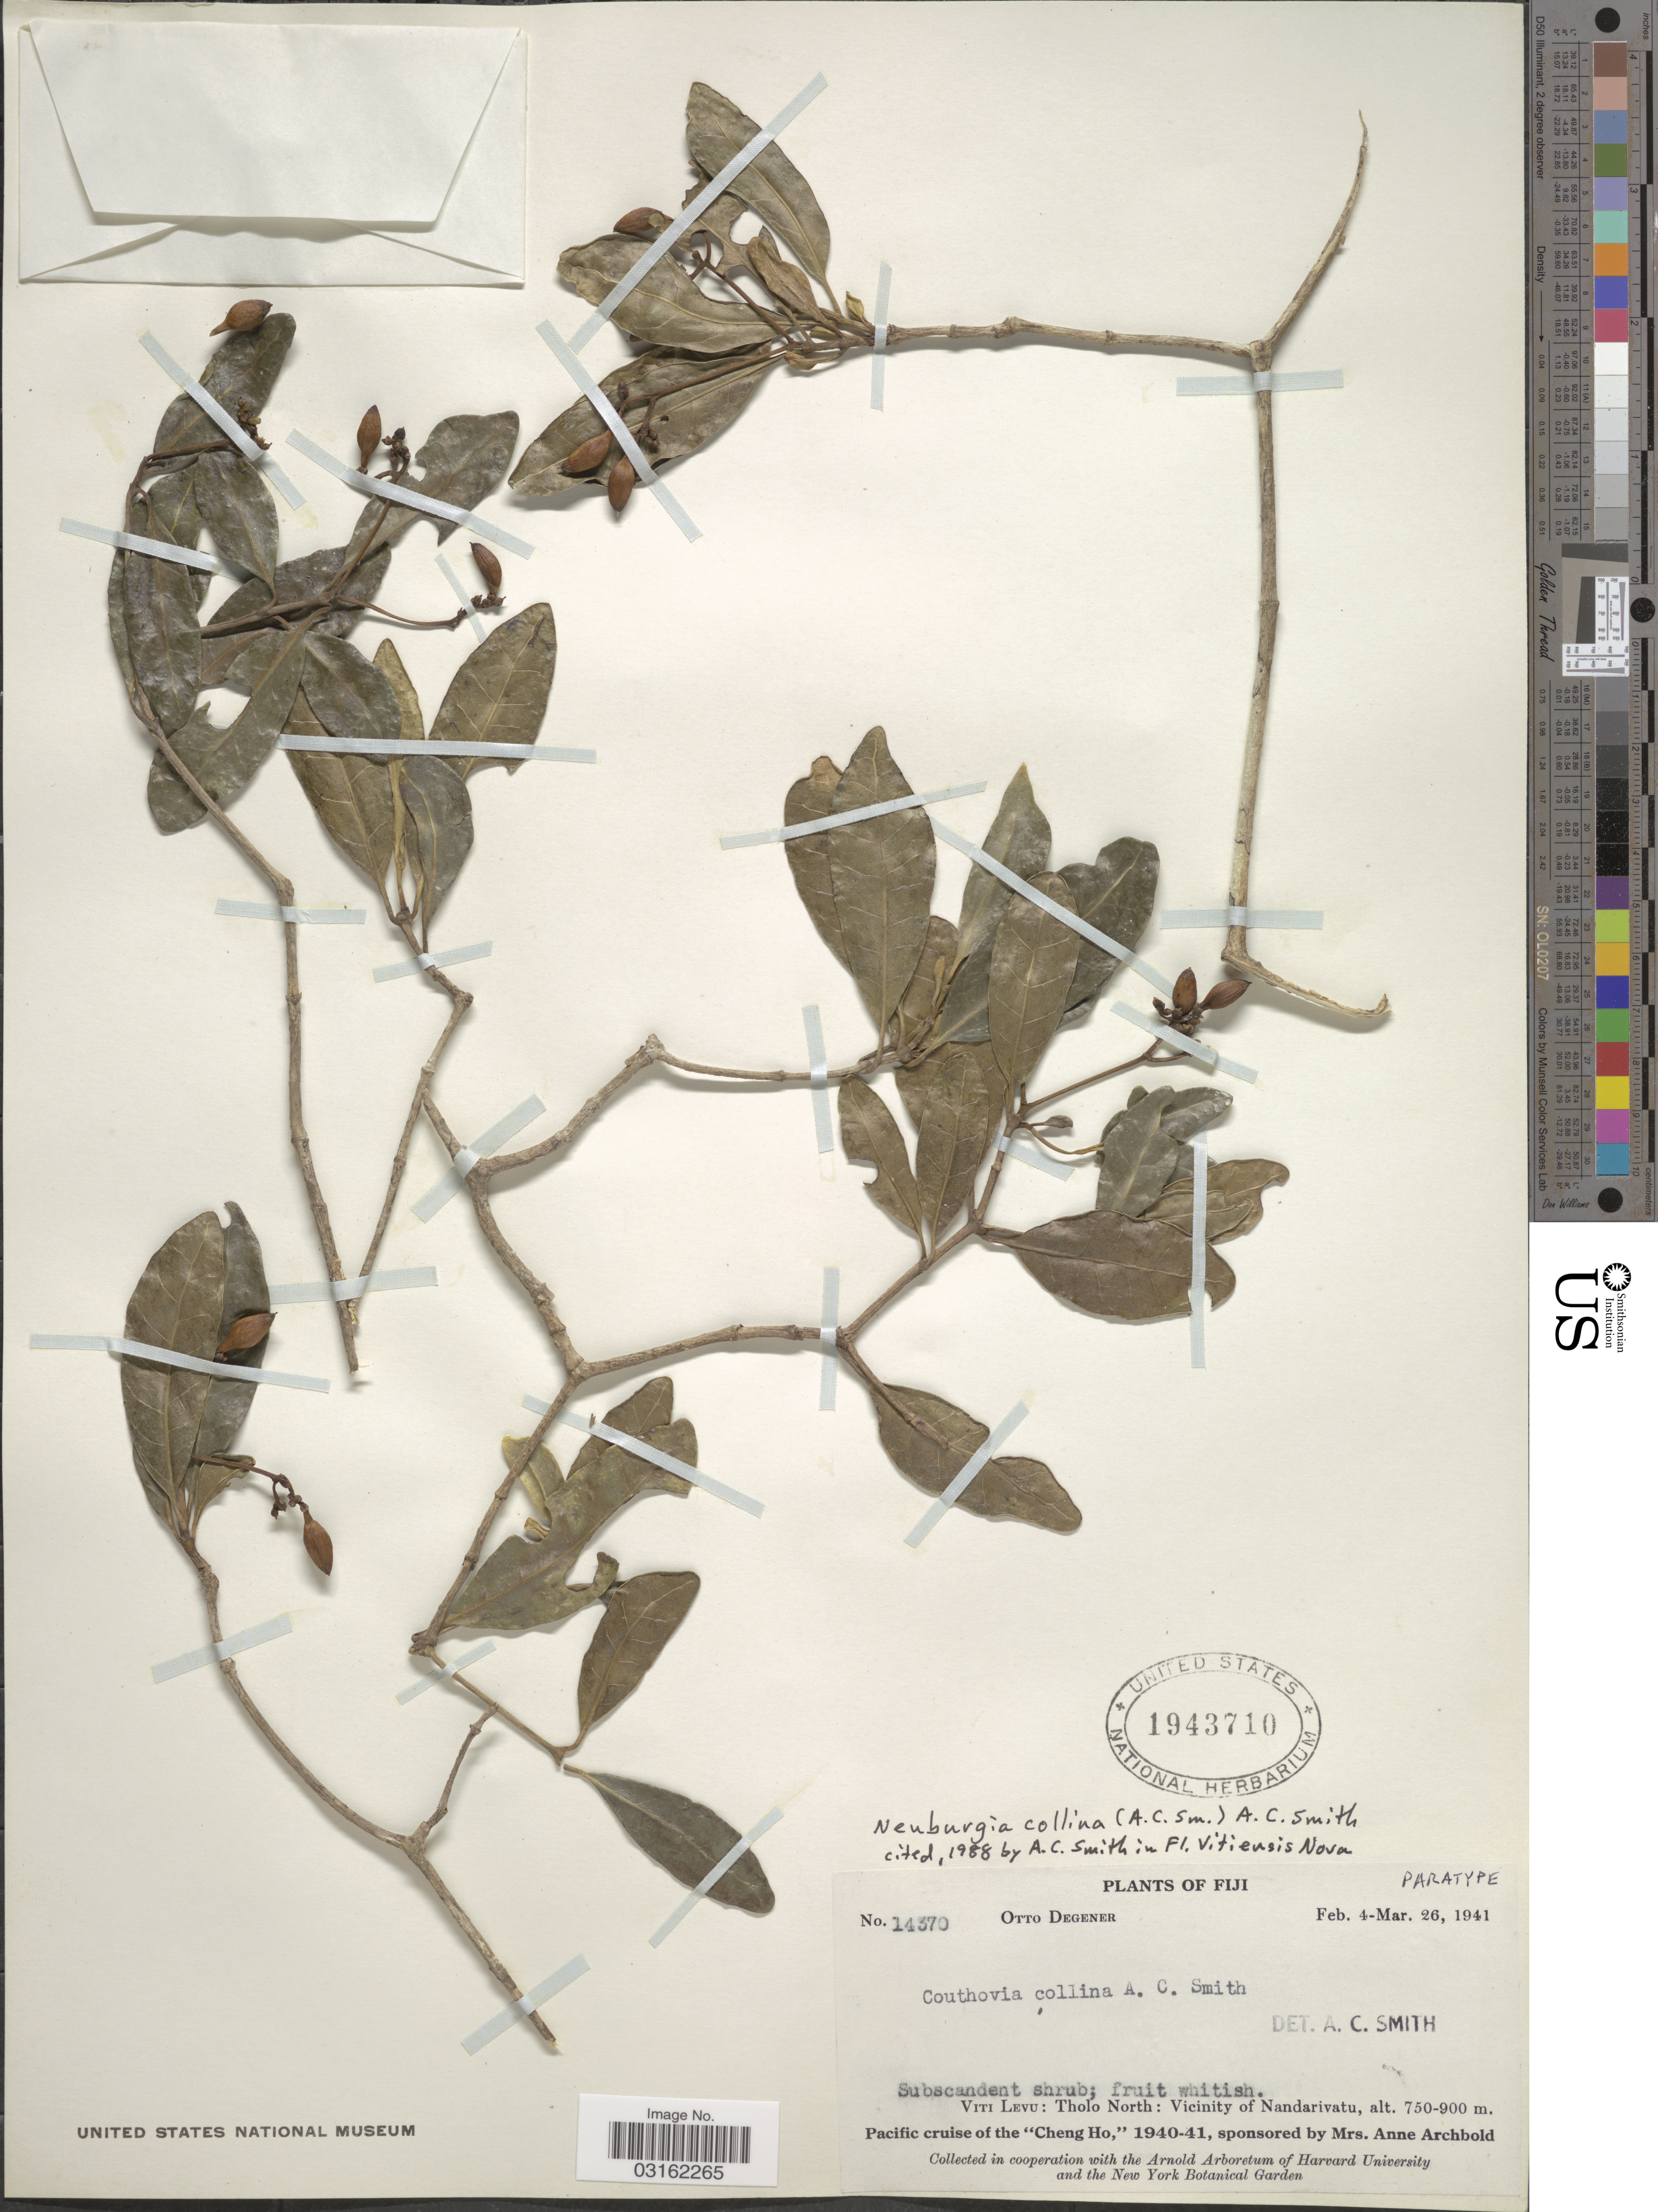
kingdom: Plantae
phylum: Tracheophyta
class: Magnoliopsida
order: Gentianales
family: Loganiaceae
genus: Neuburgia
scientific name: Neuburgia collina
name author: (A.C. Sm.) A.C. Sm.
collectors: O. Degener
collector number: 14370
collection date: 1941-02-04/1941-03-26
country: Fiji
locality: Viti Levu: Tholo North: Vicinity of Nandarivatu.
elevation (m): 750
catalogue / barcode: US 1943710